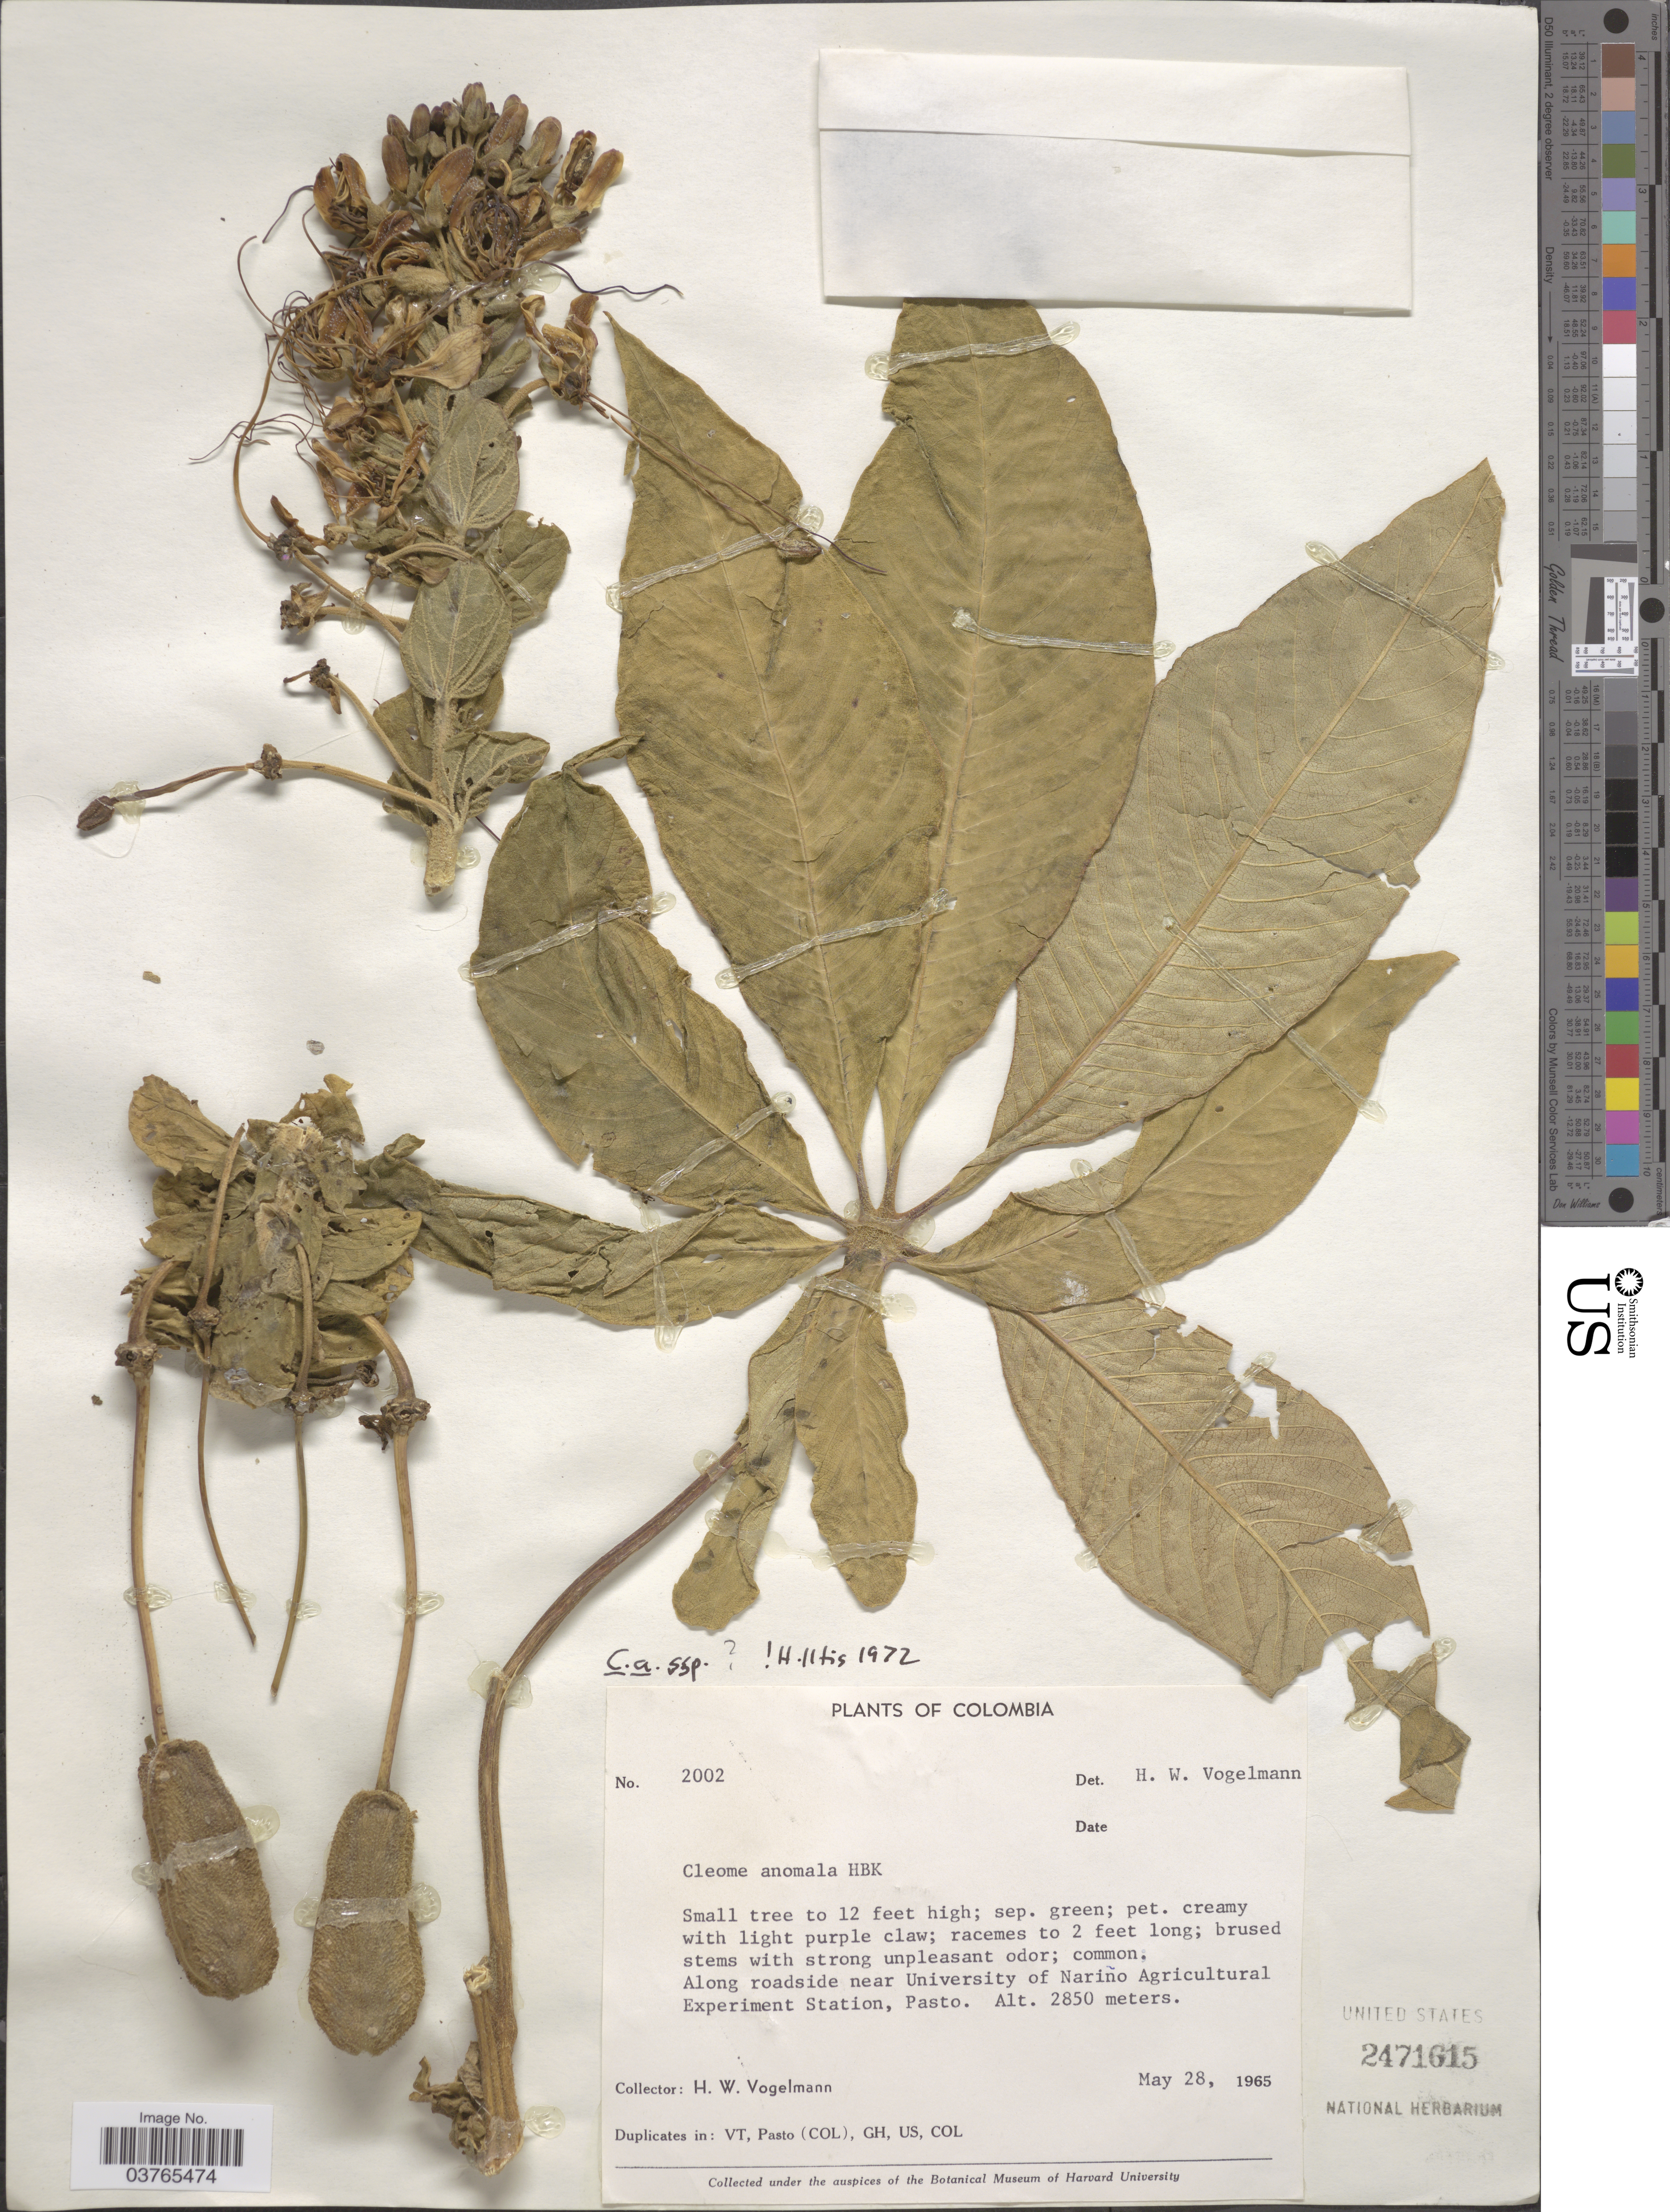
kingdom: Plantae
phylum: Tracheophyta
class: Magnoliopsida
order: Brassicales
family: Cleomaceae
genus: Andinocleome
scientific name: Andinocleome anomala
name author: (Kunth) Iltis ex E.M. McGinty & Roalson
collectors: H. Vogelmann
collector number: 2002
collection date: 1965-05-28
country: Colombia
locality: Along roadside near University of Nariño Agricultural Experiment Station, Pasto.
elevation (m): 2850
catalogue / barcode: US 2471615